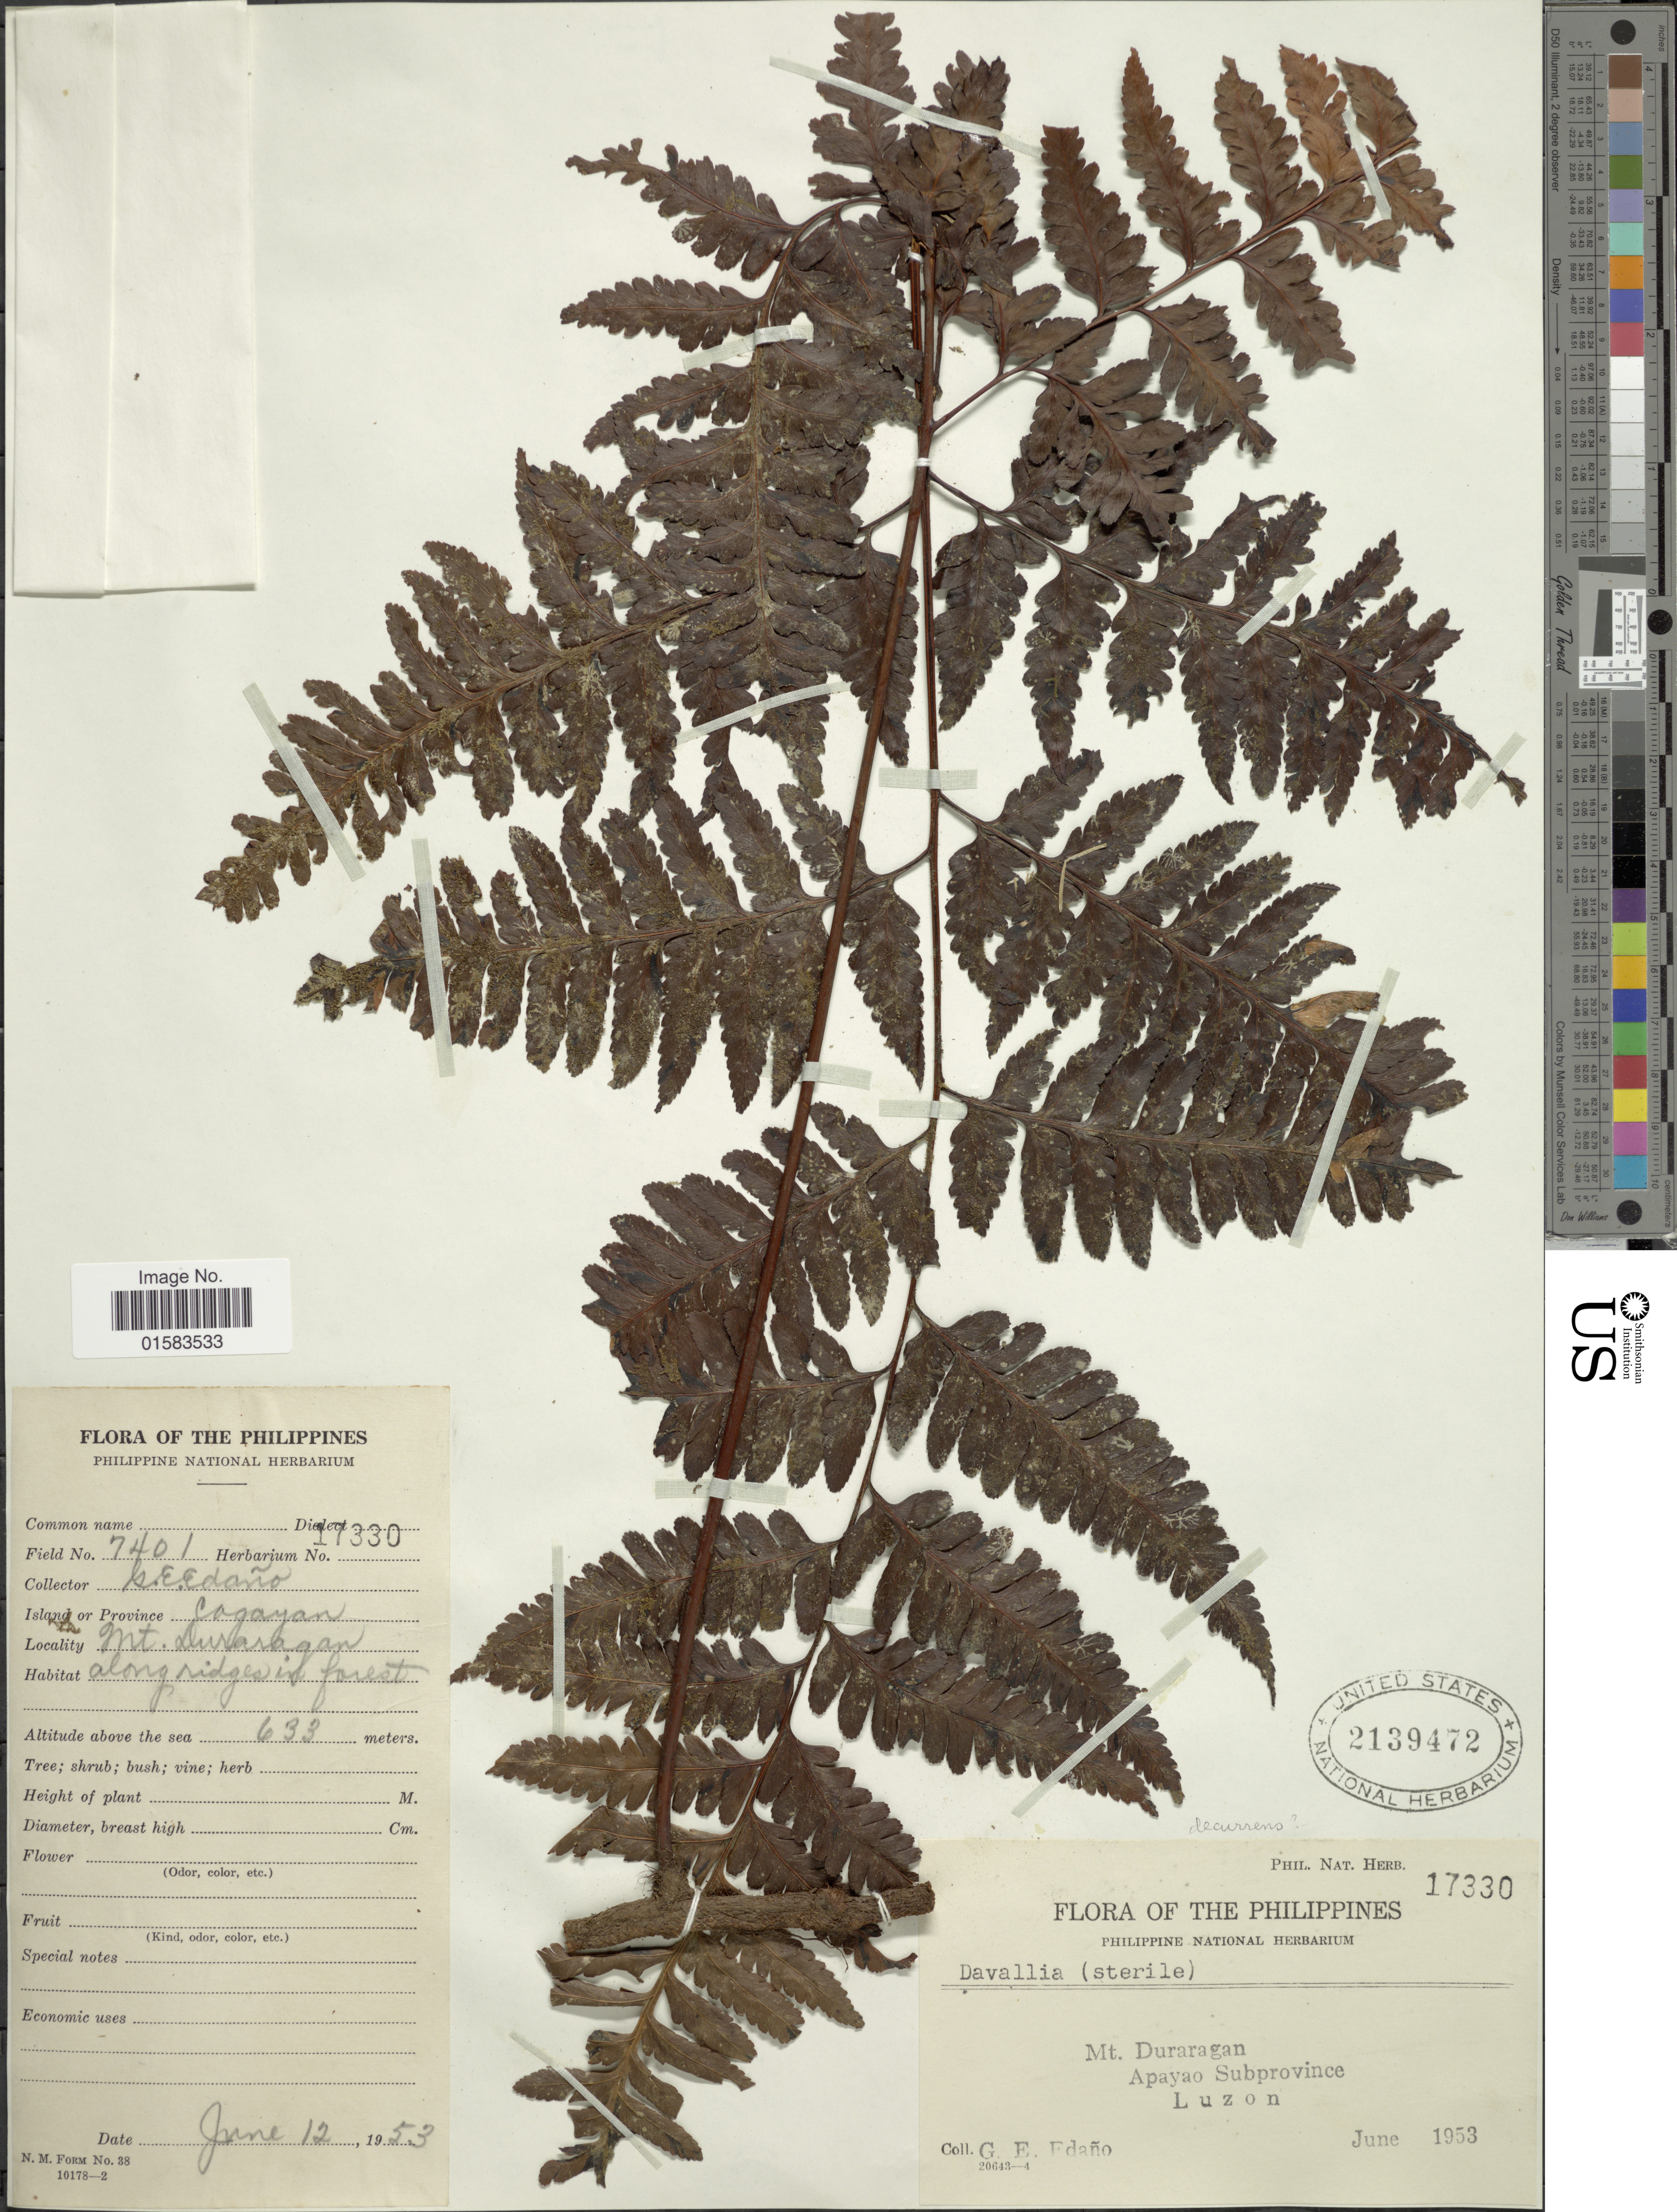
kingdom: Plantae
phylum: Tracheophyta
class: Polypodiopsida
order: Polypodiales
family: Davalliaceae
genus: Davallia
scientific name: Davallia sp.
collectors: G. Edaño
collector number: Phil. Nat. Herb. 17330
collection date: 1953-06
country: Indonesia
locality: Cagayan, Mt. Duraragan, Apayao Subprovince, Luzon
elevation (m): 633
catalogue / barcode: US 2139472